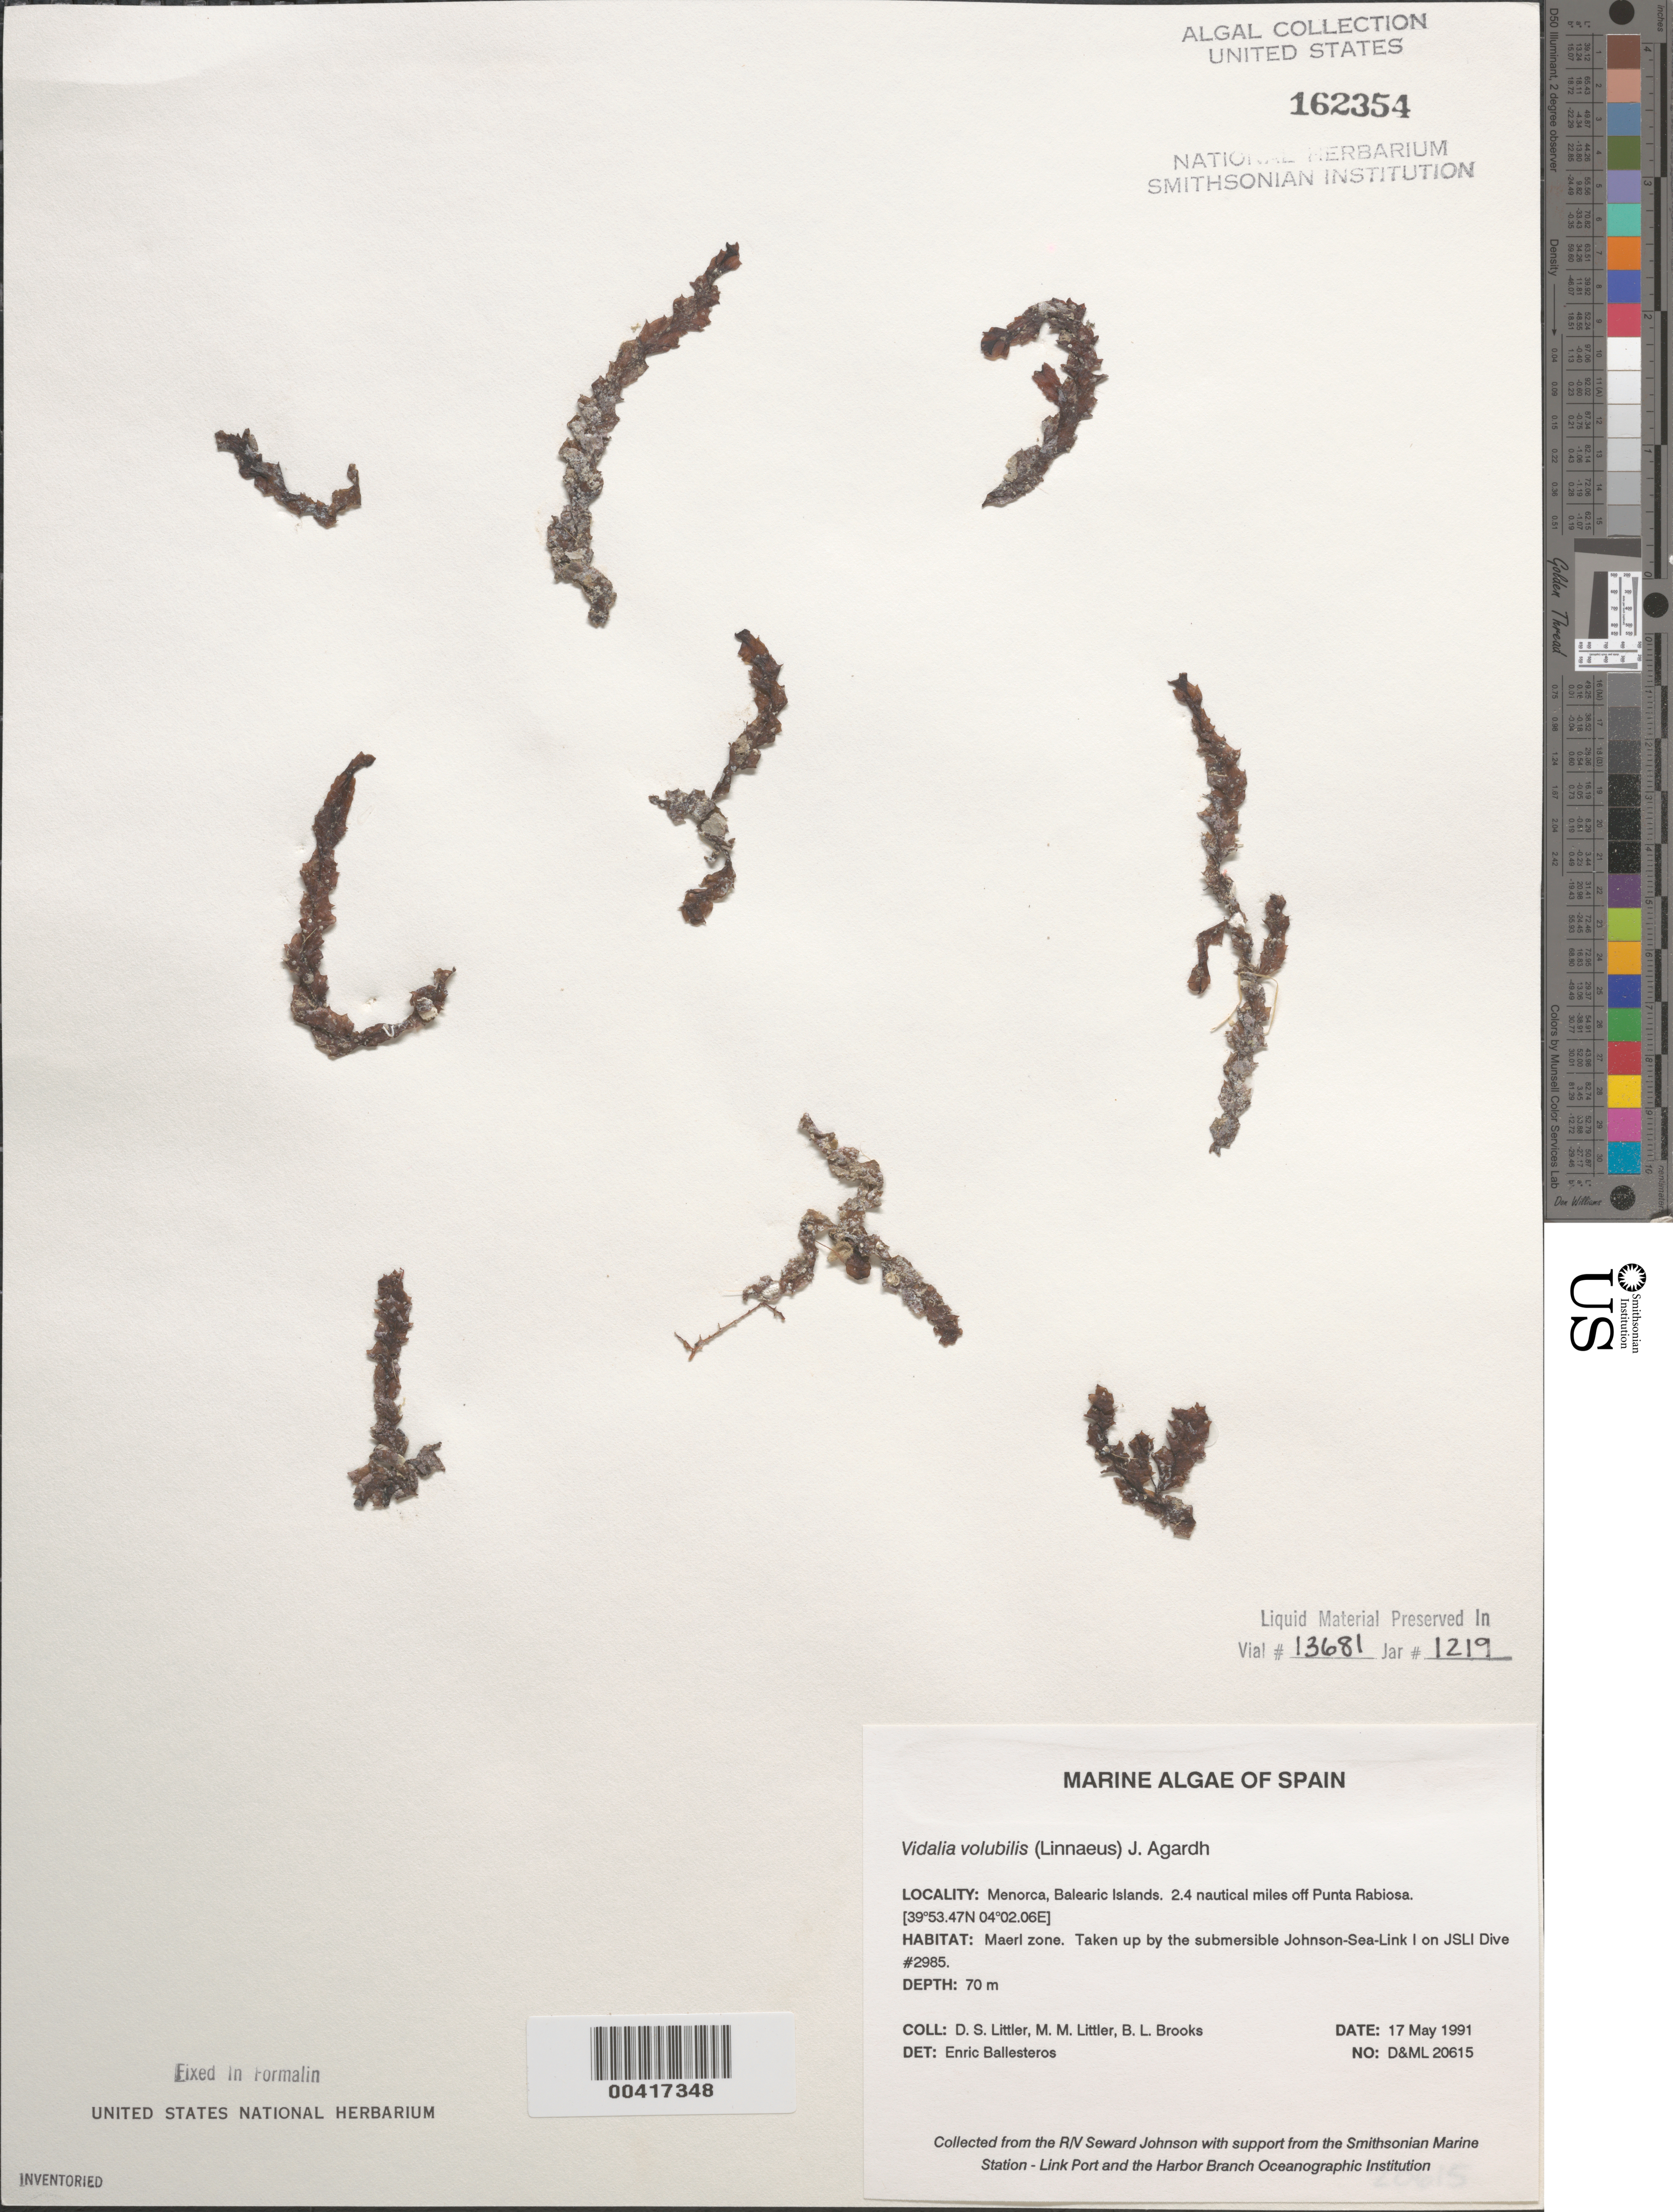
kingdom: Plantae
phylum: Rhodophyta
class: Florideophyceae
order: Ceramiales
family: Rhodomelaceae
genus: Osmundaria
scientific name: Osmundaria volubilis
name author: (L.) R.E. Norris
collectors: D. S. Littler, M. M. Littler & B. Brooks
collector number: D&ML 20615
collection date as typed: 17 May 1991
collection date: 1991-05-17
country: Spain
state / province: Islas Baleares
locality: Menorca, 2.4 miles off punta rabiosa, balearic islands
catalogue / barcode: US 162354